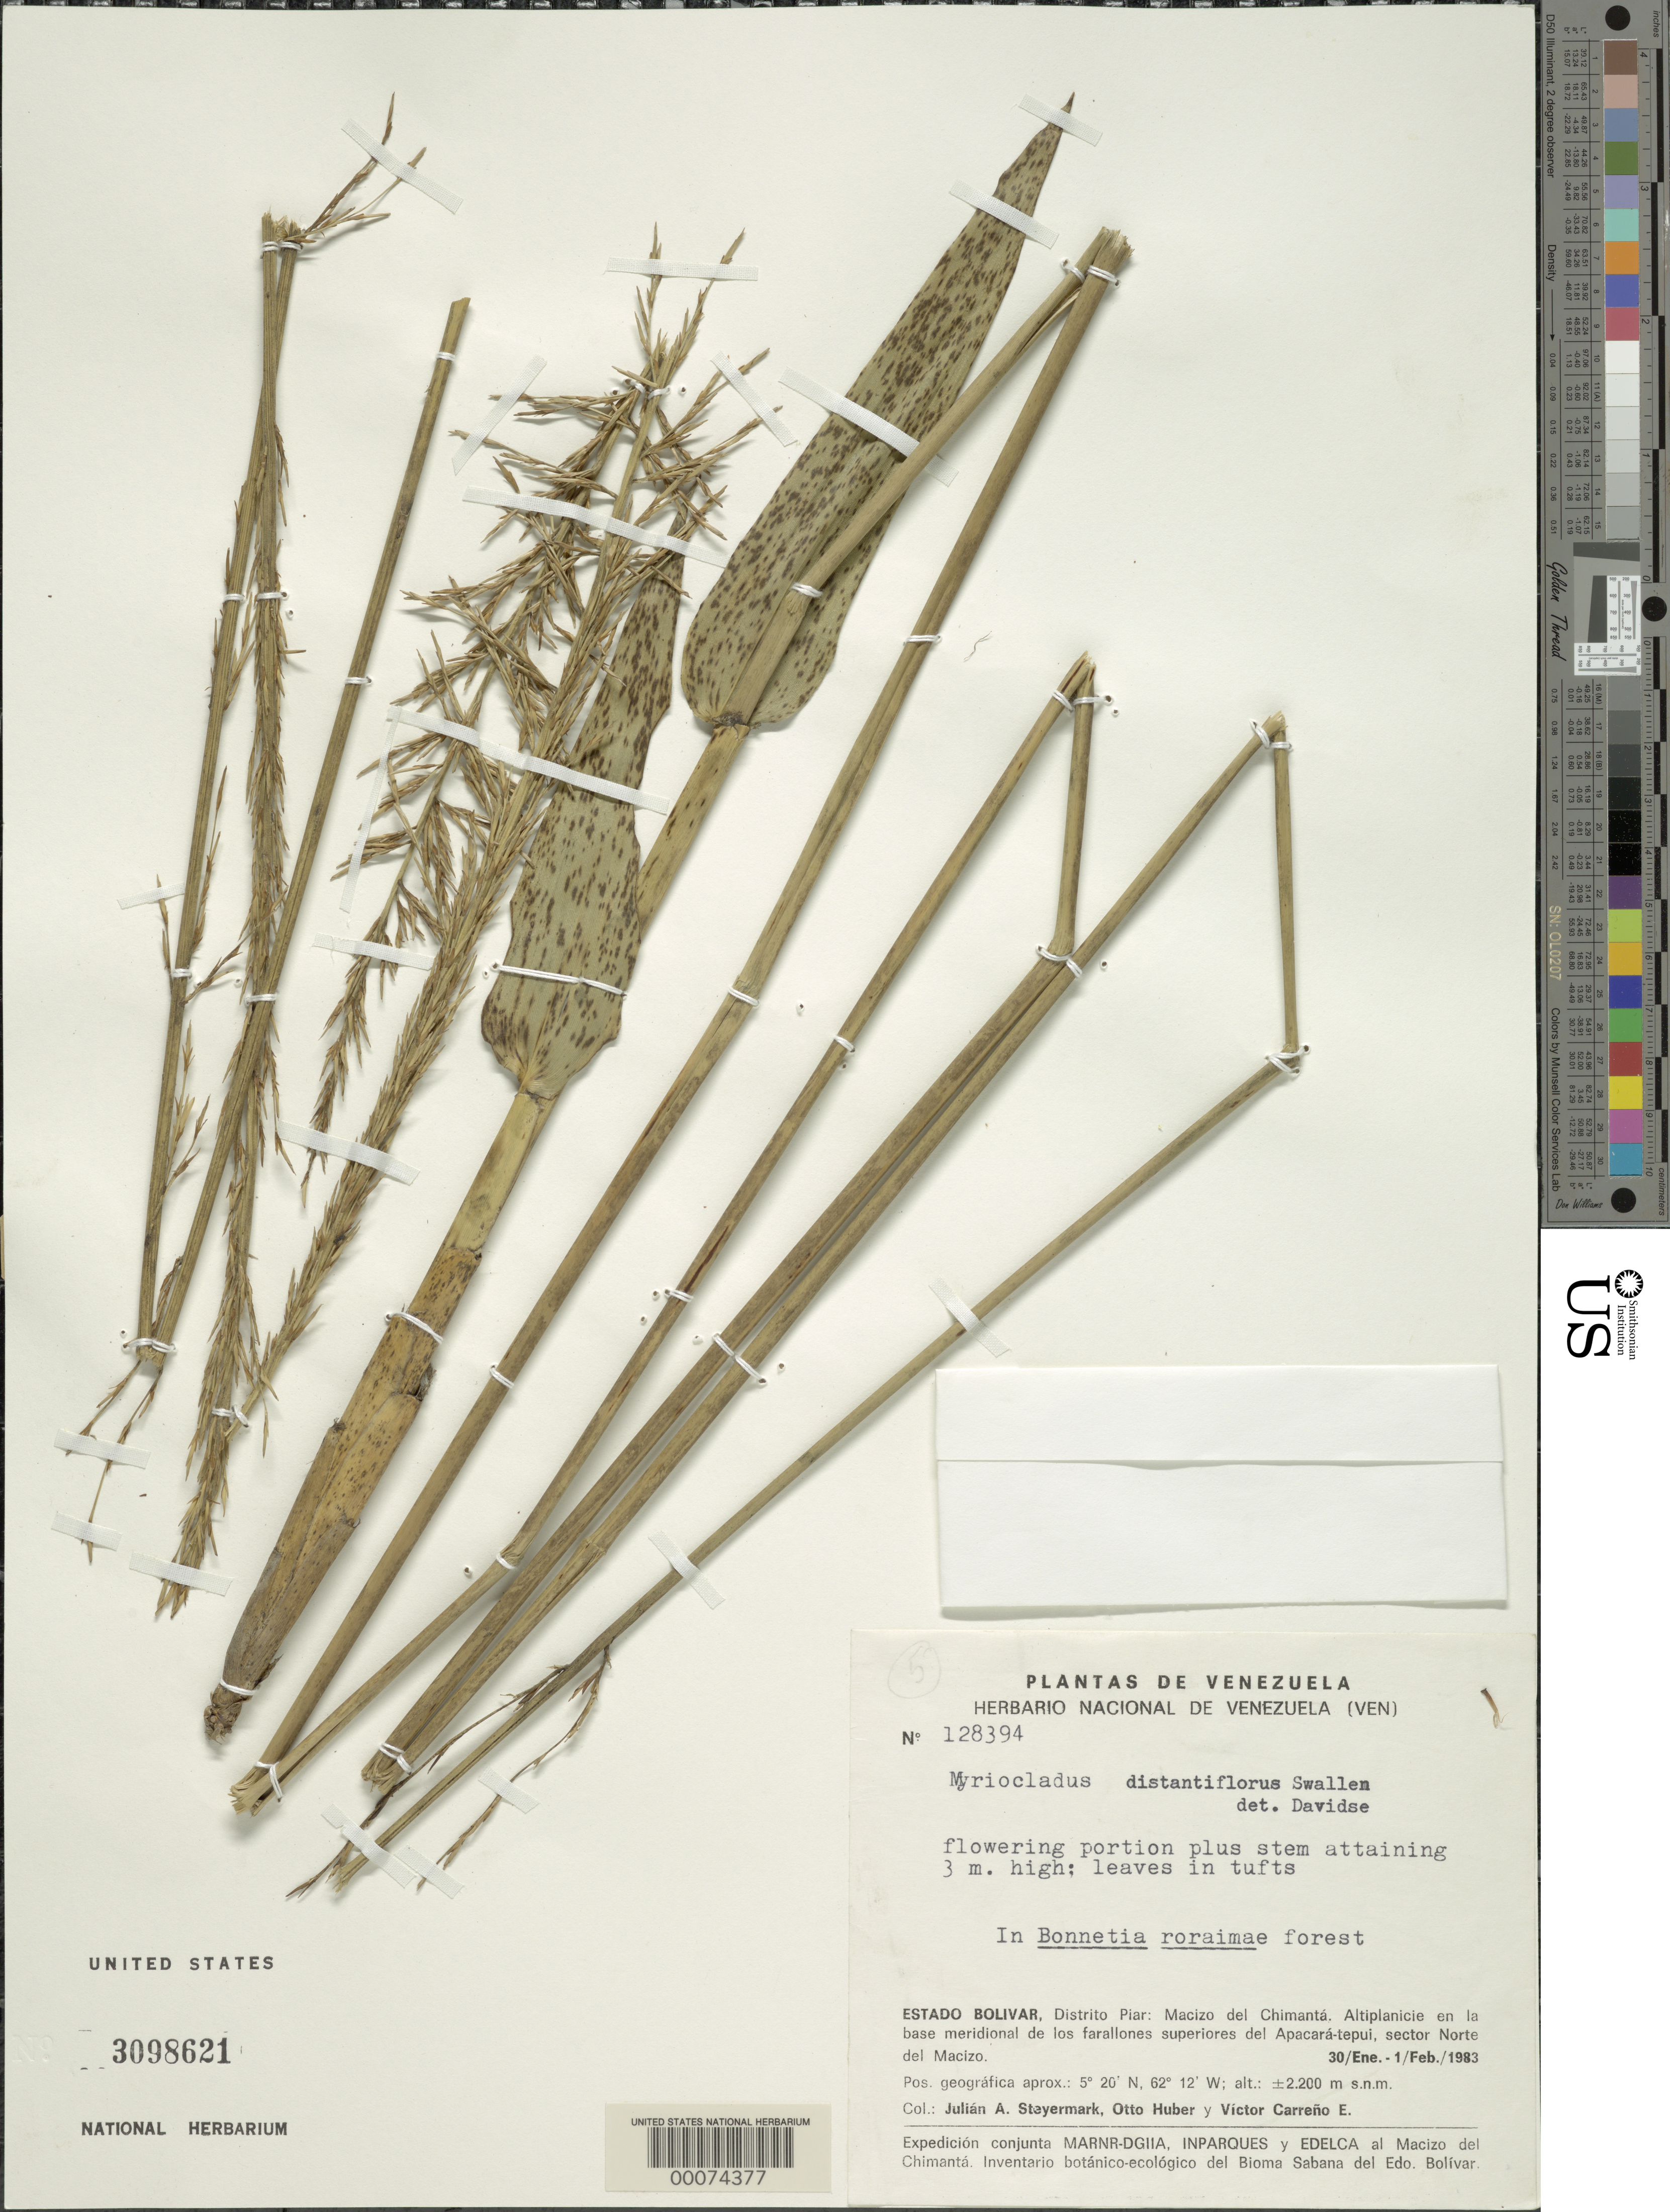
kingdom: Plantae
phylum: Tracheophyta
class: Liliopsida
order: Poales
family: Poaceae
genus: Myriocladus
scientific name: Myriocladus distantiflorus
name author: Swallen in Maguire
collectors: J. Steyermark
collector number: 128394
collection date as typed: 30 Jan 1983 to 01 Feb 1983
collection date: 1983-01-30/1983-02-01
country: Venezuela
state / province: Bolivar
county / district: Piar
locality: Macizo del chimanta, altiplanicie en la base meridional de los farallones superiores del apacara-tepui, sector n of macizo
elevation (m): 2200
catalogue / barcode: US 3098621